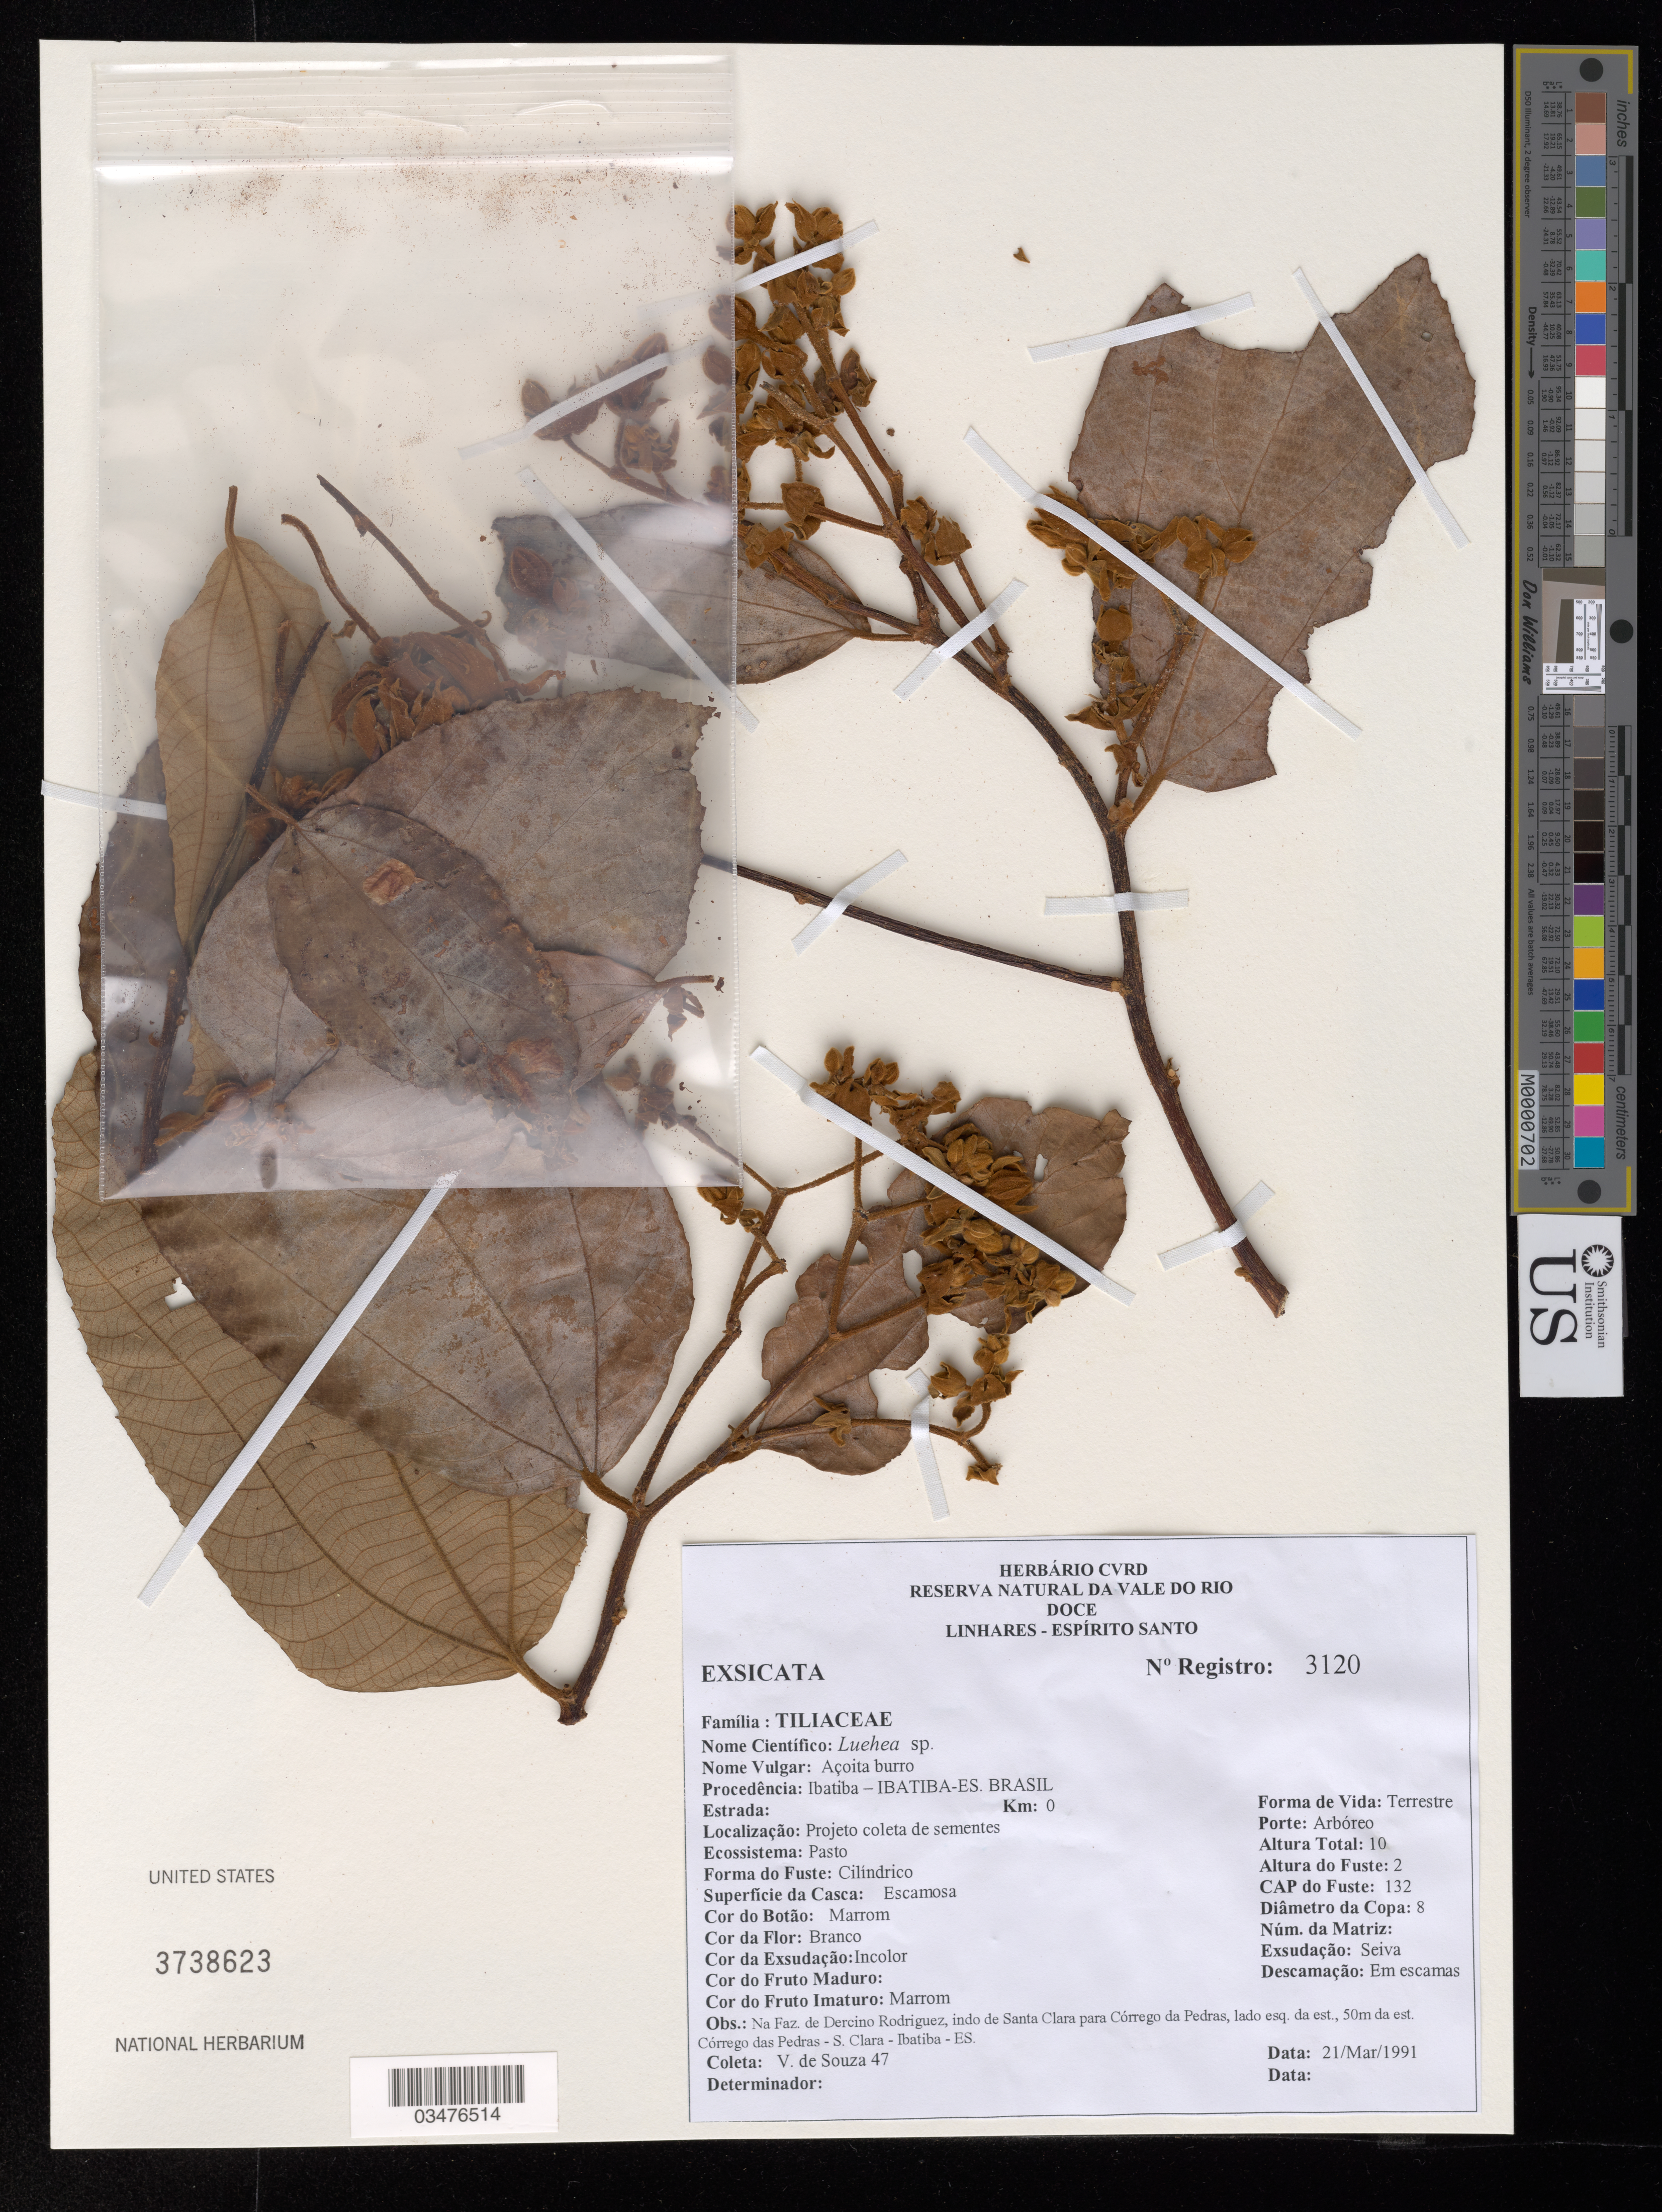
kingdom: Plantae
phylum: Tracheophyta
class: Magnoliopsida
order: Malvales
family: Malvaceae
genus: Luehea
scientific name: Luehea sp.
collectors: V. de Souza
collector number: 47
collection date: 1991-03-21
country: Brazil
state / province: Espírito Santo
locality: Ibatiba-Ibatiba-ES. Km: 0. Na Faz. de Dercino Rodriguez, indo de Santa Clara para Córrego da Pedras, lado esq. da est. Córrego das Pedras - S. Clara - Ibatiba.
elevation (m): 50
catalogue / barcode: US 3738623